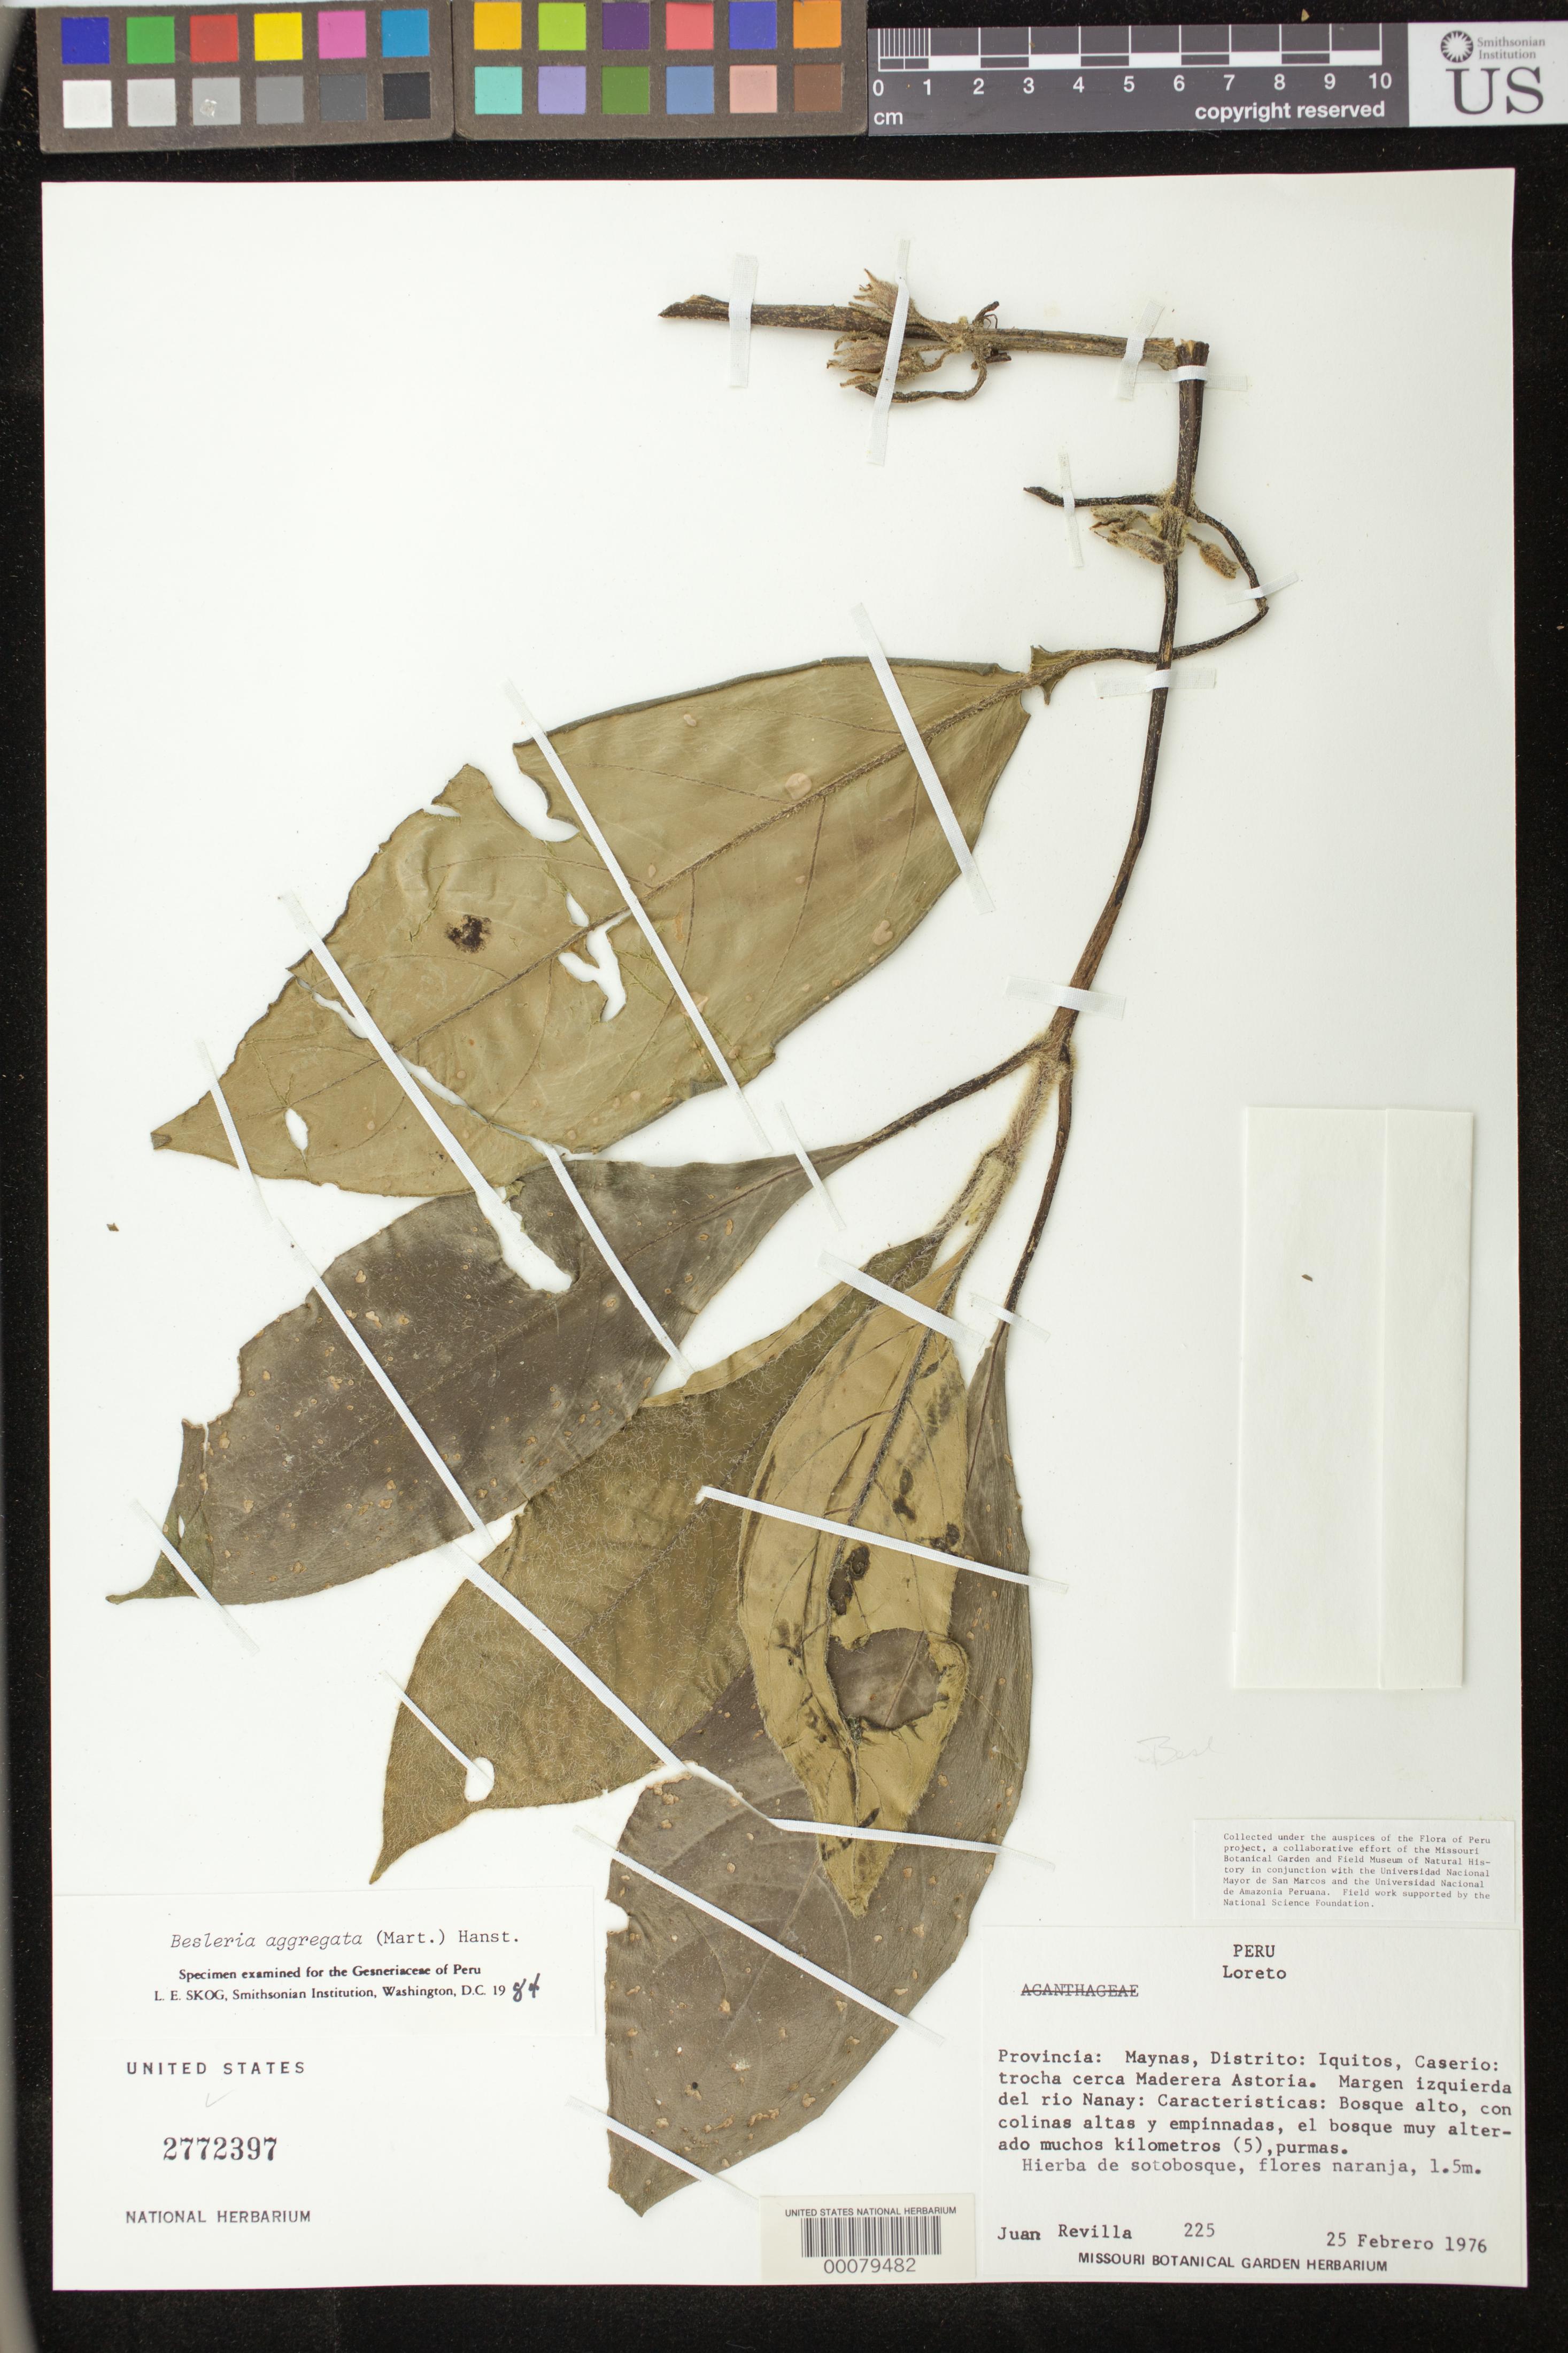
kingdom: Plantae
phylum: Tracheophyta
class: Magnoliopsida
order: Lamiales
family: Gesneriaceae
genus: Besleria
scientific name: Besleria aggregata var. aggregata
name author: (Mart.) Hanst.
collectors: J. Revilla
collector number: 225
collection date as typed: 25 Feb 1976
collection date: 1976-02-25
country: Peru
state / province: Loreto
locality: Prov. Maynas; Distrito, Iquitos, Caserio, trail near Maderera Astoria, left-hand bank of Rio Nanay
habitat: Tall forest, with tall, steep hills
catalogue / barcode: US 2772397